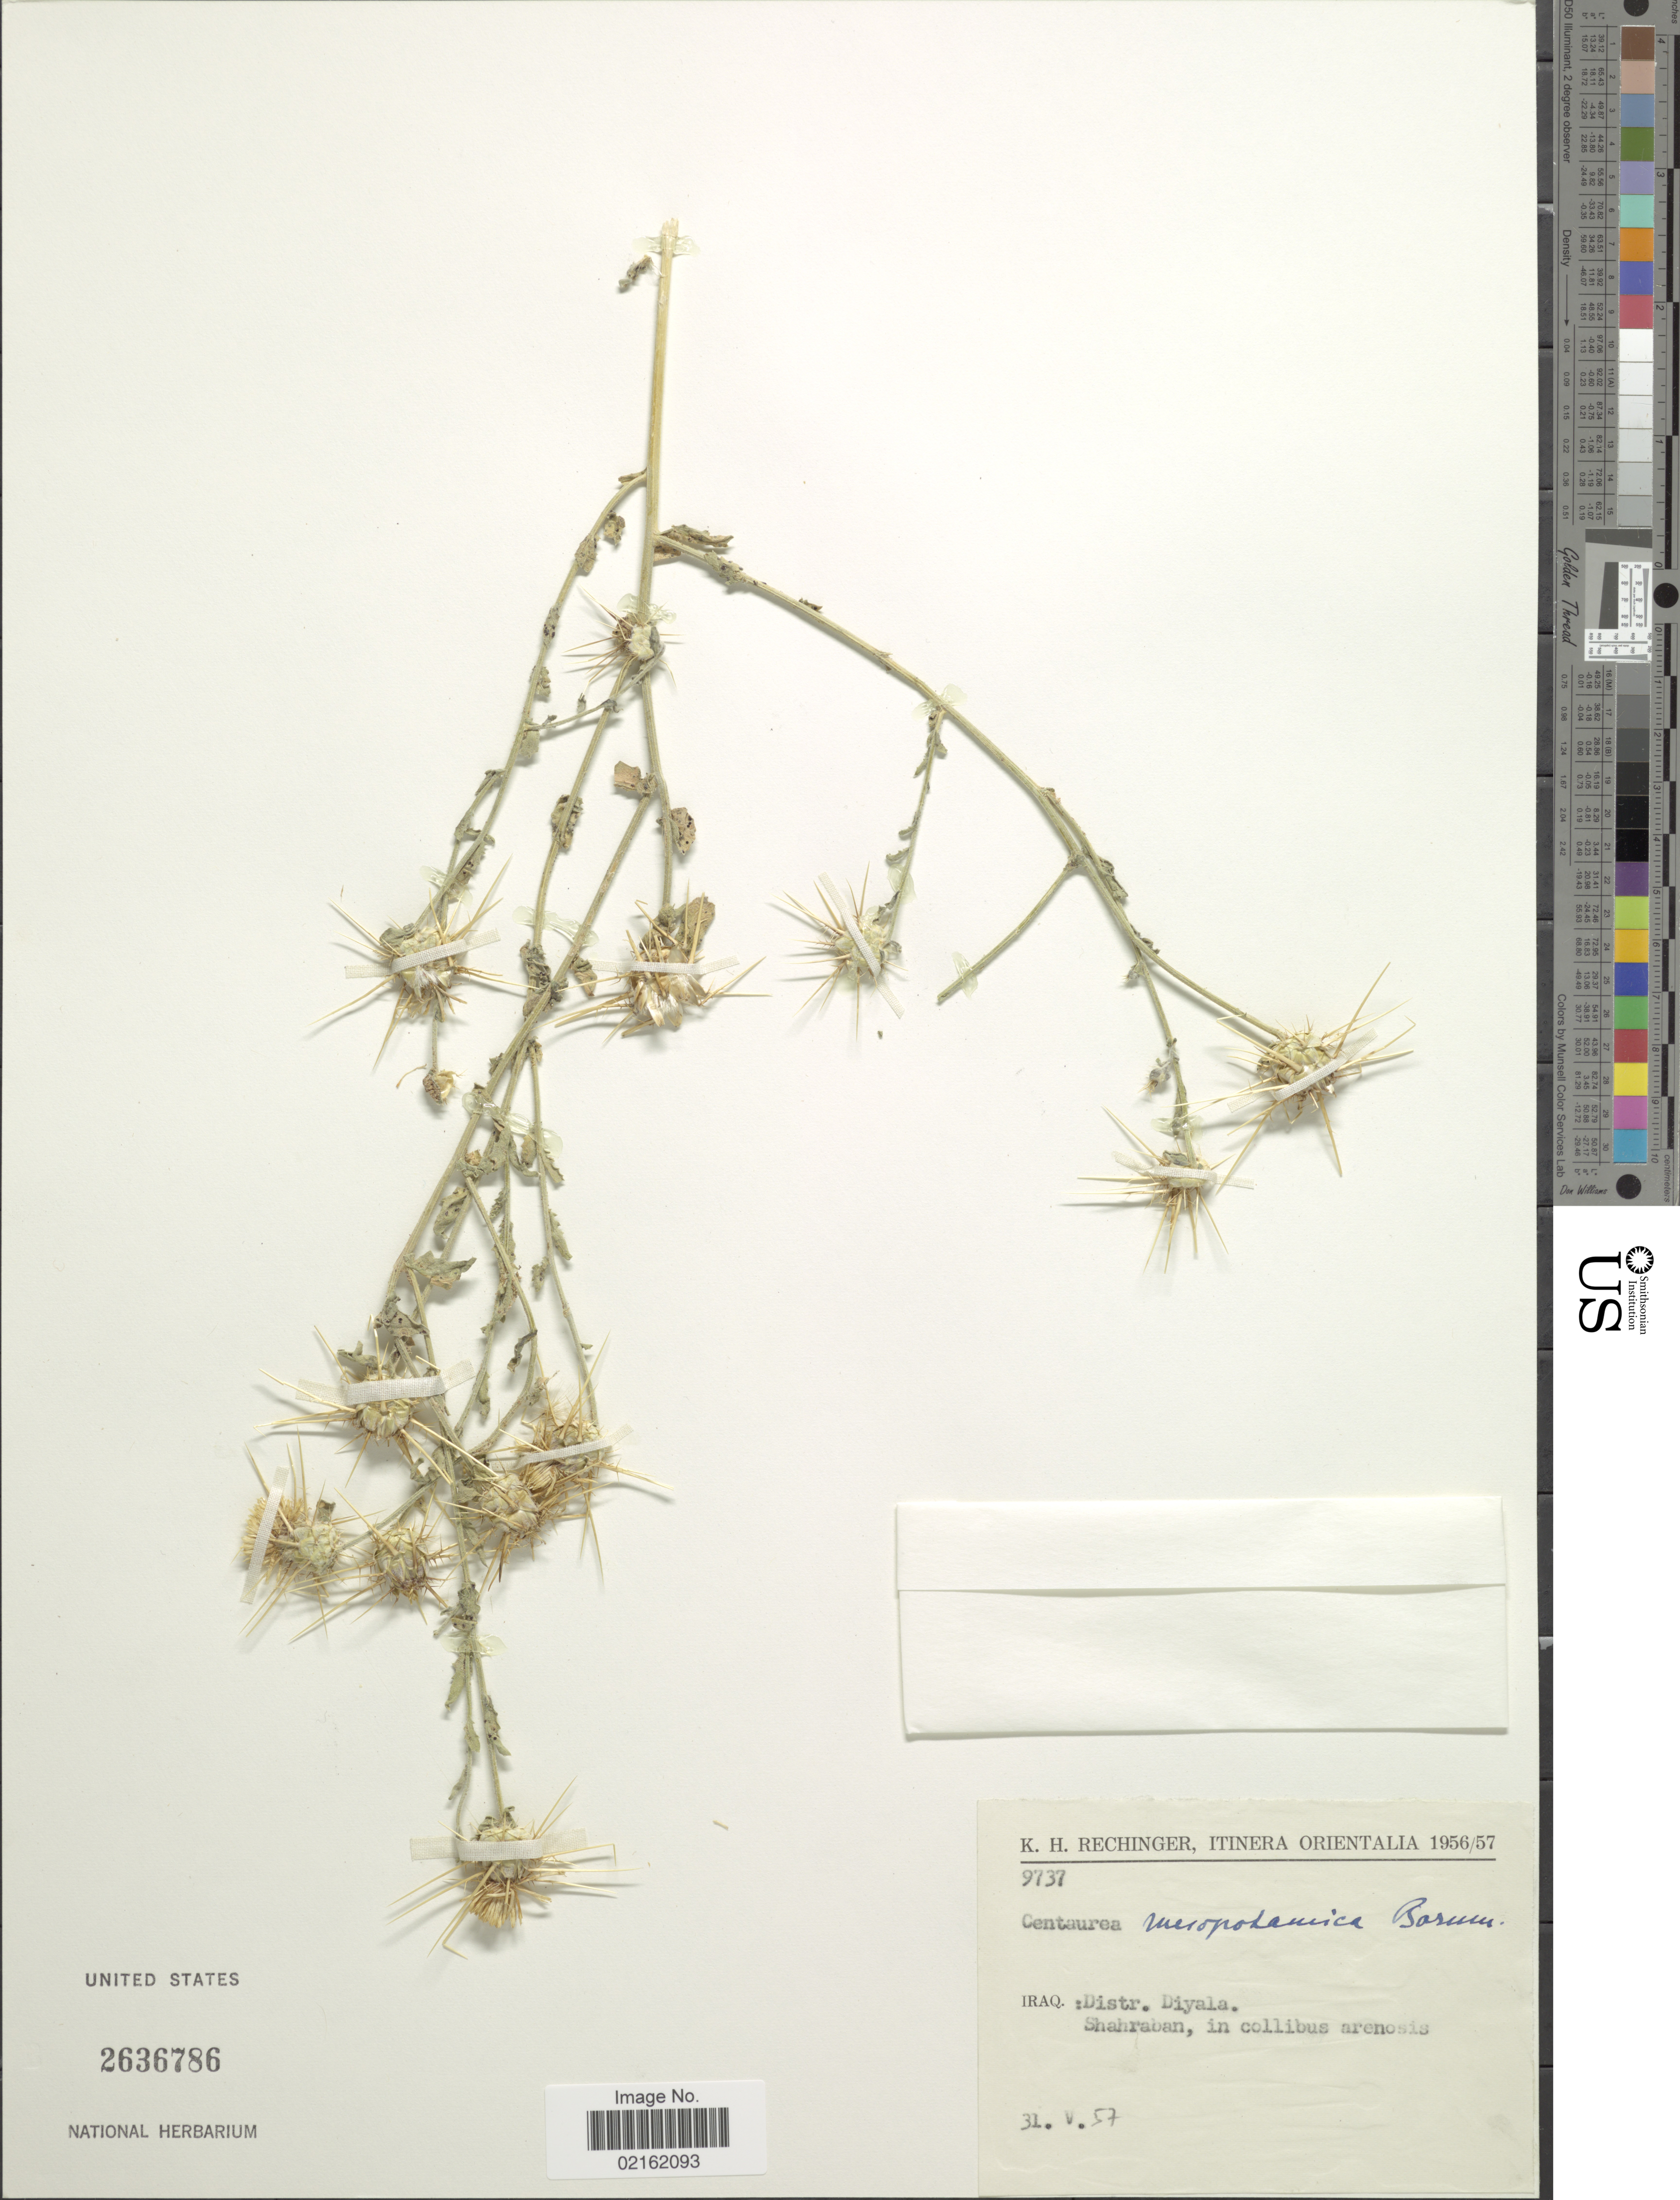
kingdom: Plantae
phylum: Tracheophyta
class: Magnoliopsida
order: Asterales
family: Asteraceae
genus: Centaurea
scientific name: Centaurea mesopotamica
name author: Bornm.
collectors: K. H. Rechinger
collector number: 9737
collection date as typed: Transcribed d/m/y: 31/5/57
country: Iraq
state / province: Diyala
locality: Shahraban, in collibus arenosis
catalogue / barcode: US 2636786